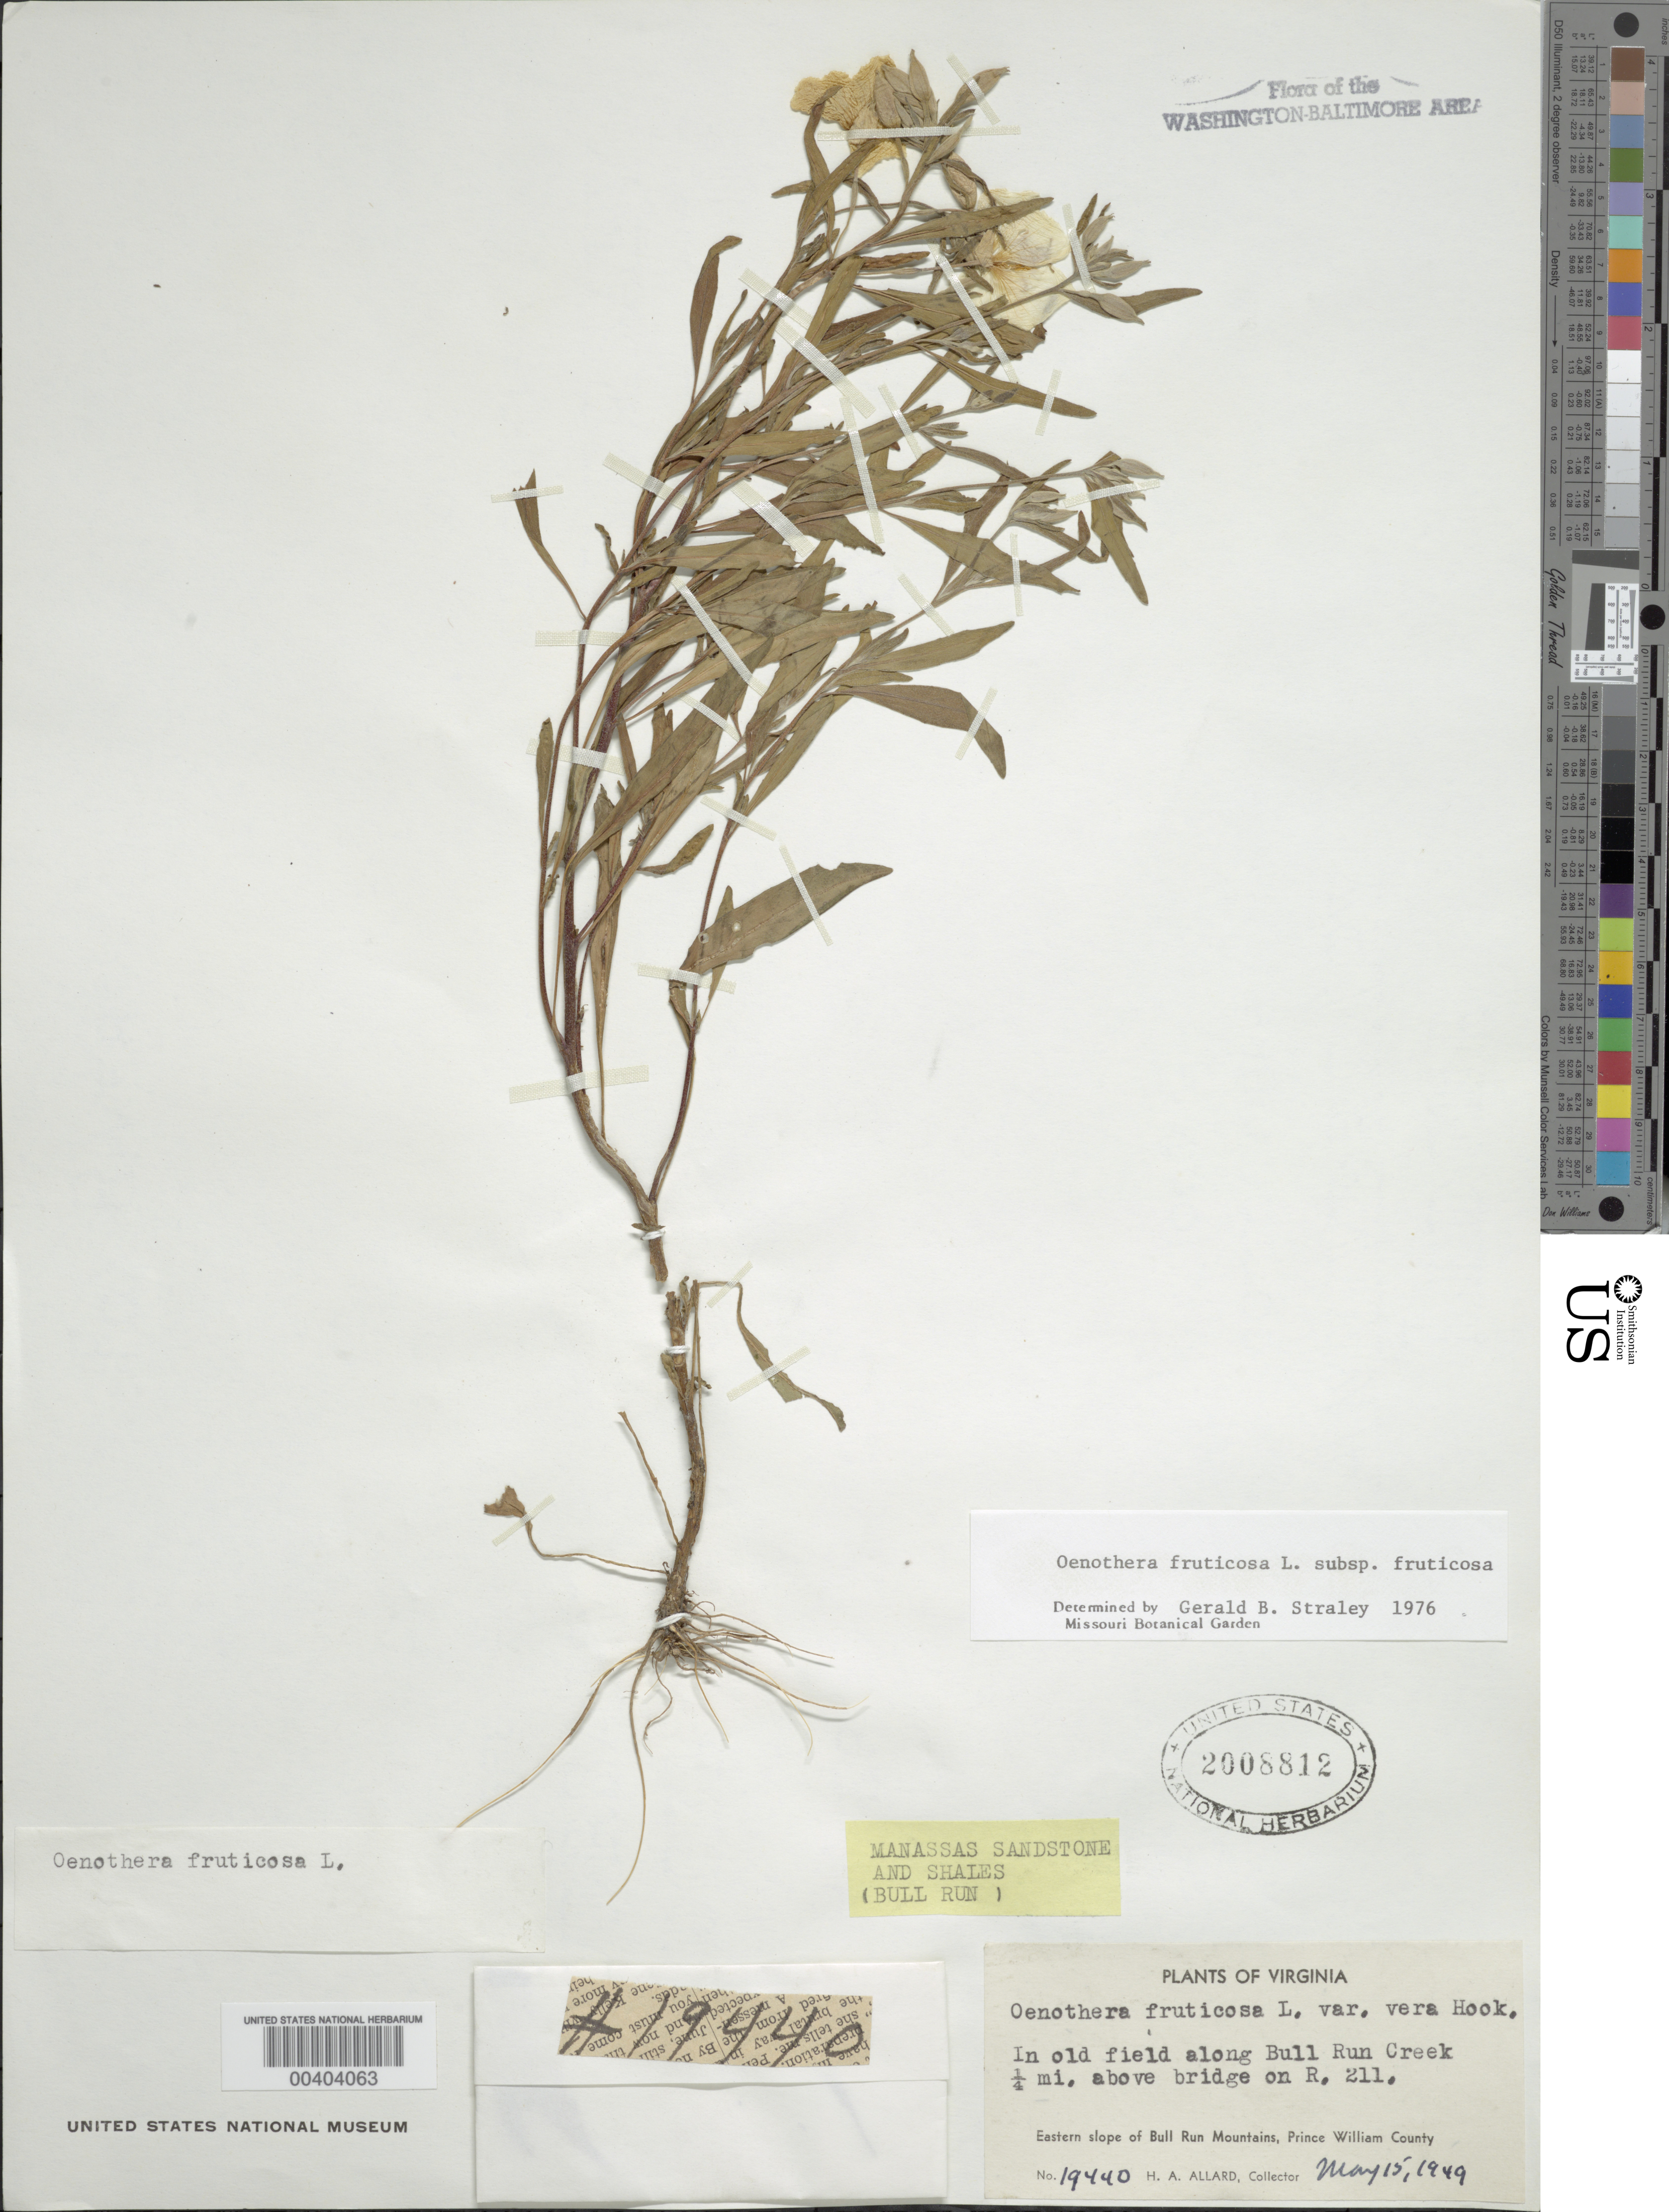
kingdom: Plantae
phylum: Tracheophyta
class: Magnoliopsida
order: Myrtales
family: Onagraceae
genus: Oenothera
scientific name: Oenothera fruticosa subsp. fruticosa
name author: L.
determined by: Straley, G. B.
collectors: H. A. Allard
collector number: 19440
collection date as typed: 15 May 1949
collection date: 1949-05-15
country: United States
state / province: Virginia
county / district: Prince William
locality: Along Bull Run Creek .25 mi. above Bridge on R. 211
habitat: Old field, manassas sandstone and shales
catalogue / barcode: US 2008812